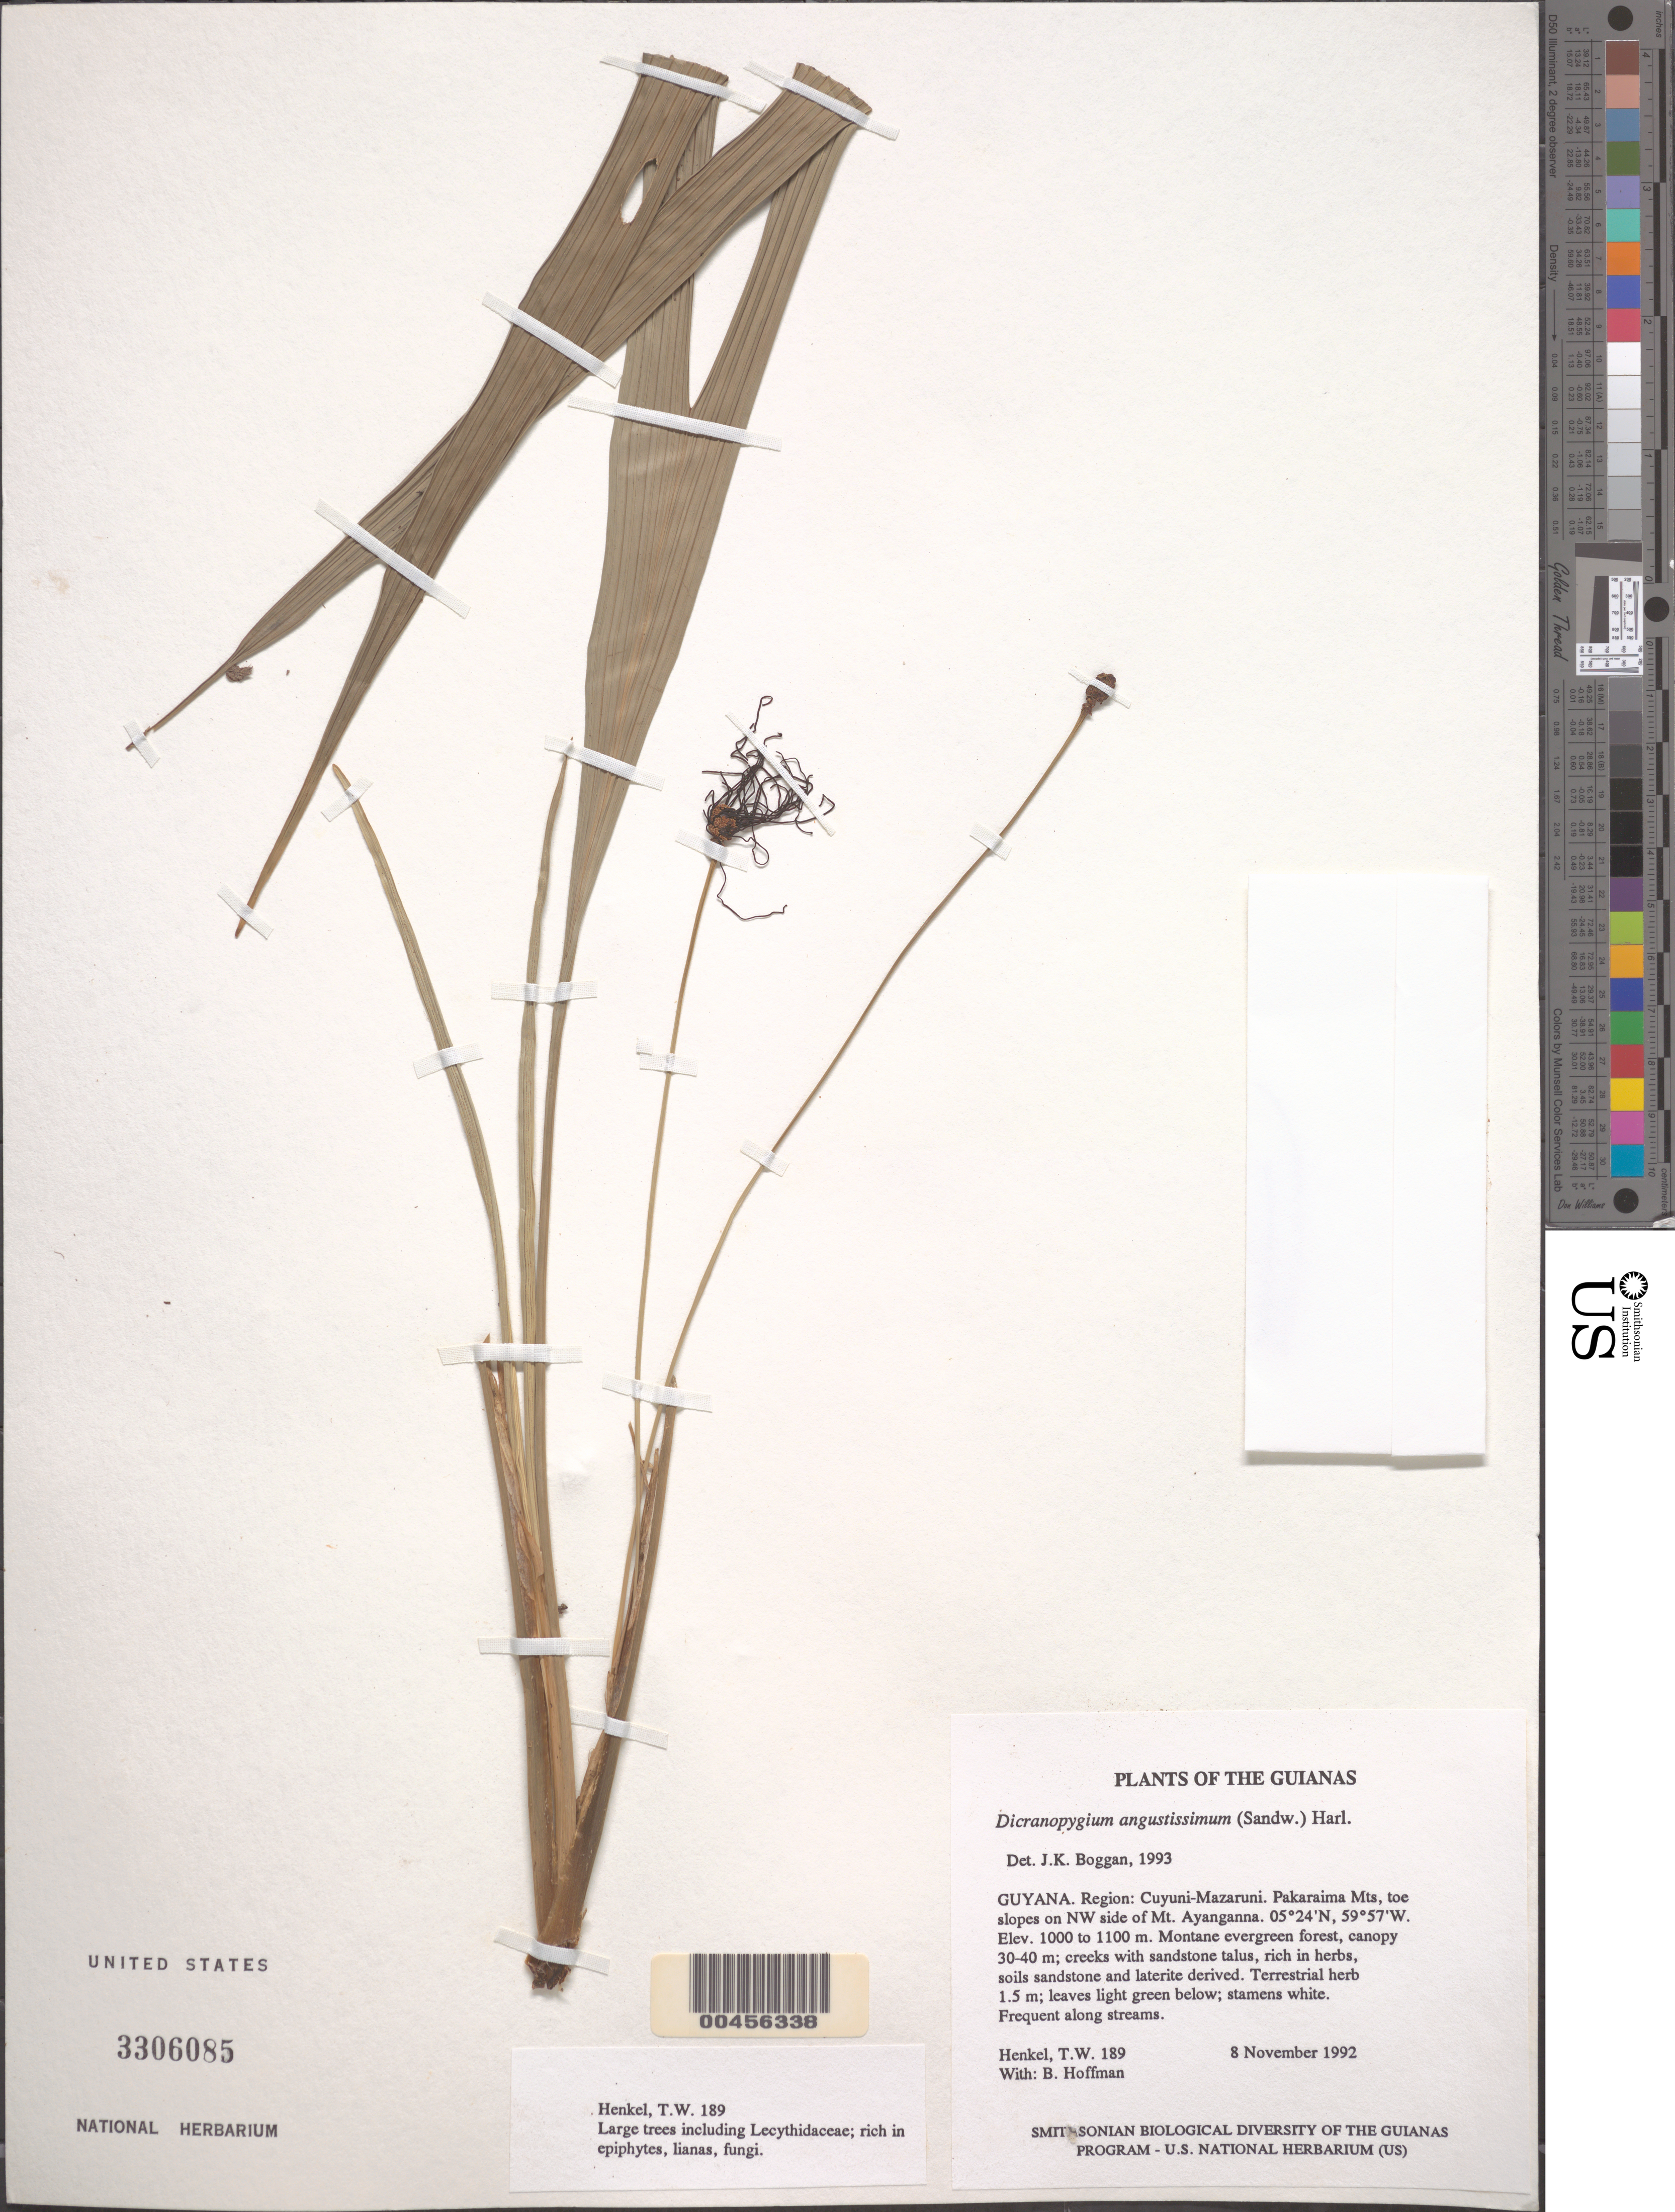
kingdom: Plantae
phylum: Tracheophyta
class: Liliopsida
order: Pandanales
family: Cyclanthaceae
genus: Dicranopygium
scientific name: Dicranopygium angustissimum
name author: (Sandwith) Harling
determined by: Boggan, J. K., (US), NMNH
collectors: T. Henkel & B. Hoffman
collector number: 189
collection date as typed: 8 November 1992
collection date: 1992-11-08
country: Guyana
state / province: Cuyuni-Mazaruni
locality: Pakaraima Mts, toe slopes on NW side of Mt. Ayanganna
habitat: Montane evergreen forest, canopy 30-40 m; creeks with sandstone talus, rich in herbs, soils sandstone and laterite derived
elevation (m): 1000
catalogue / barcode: US 3306085